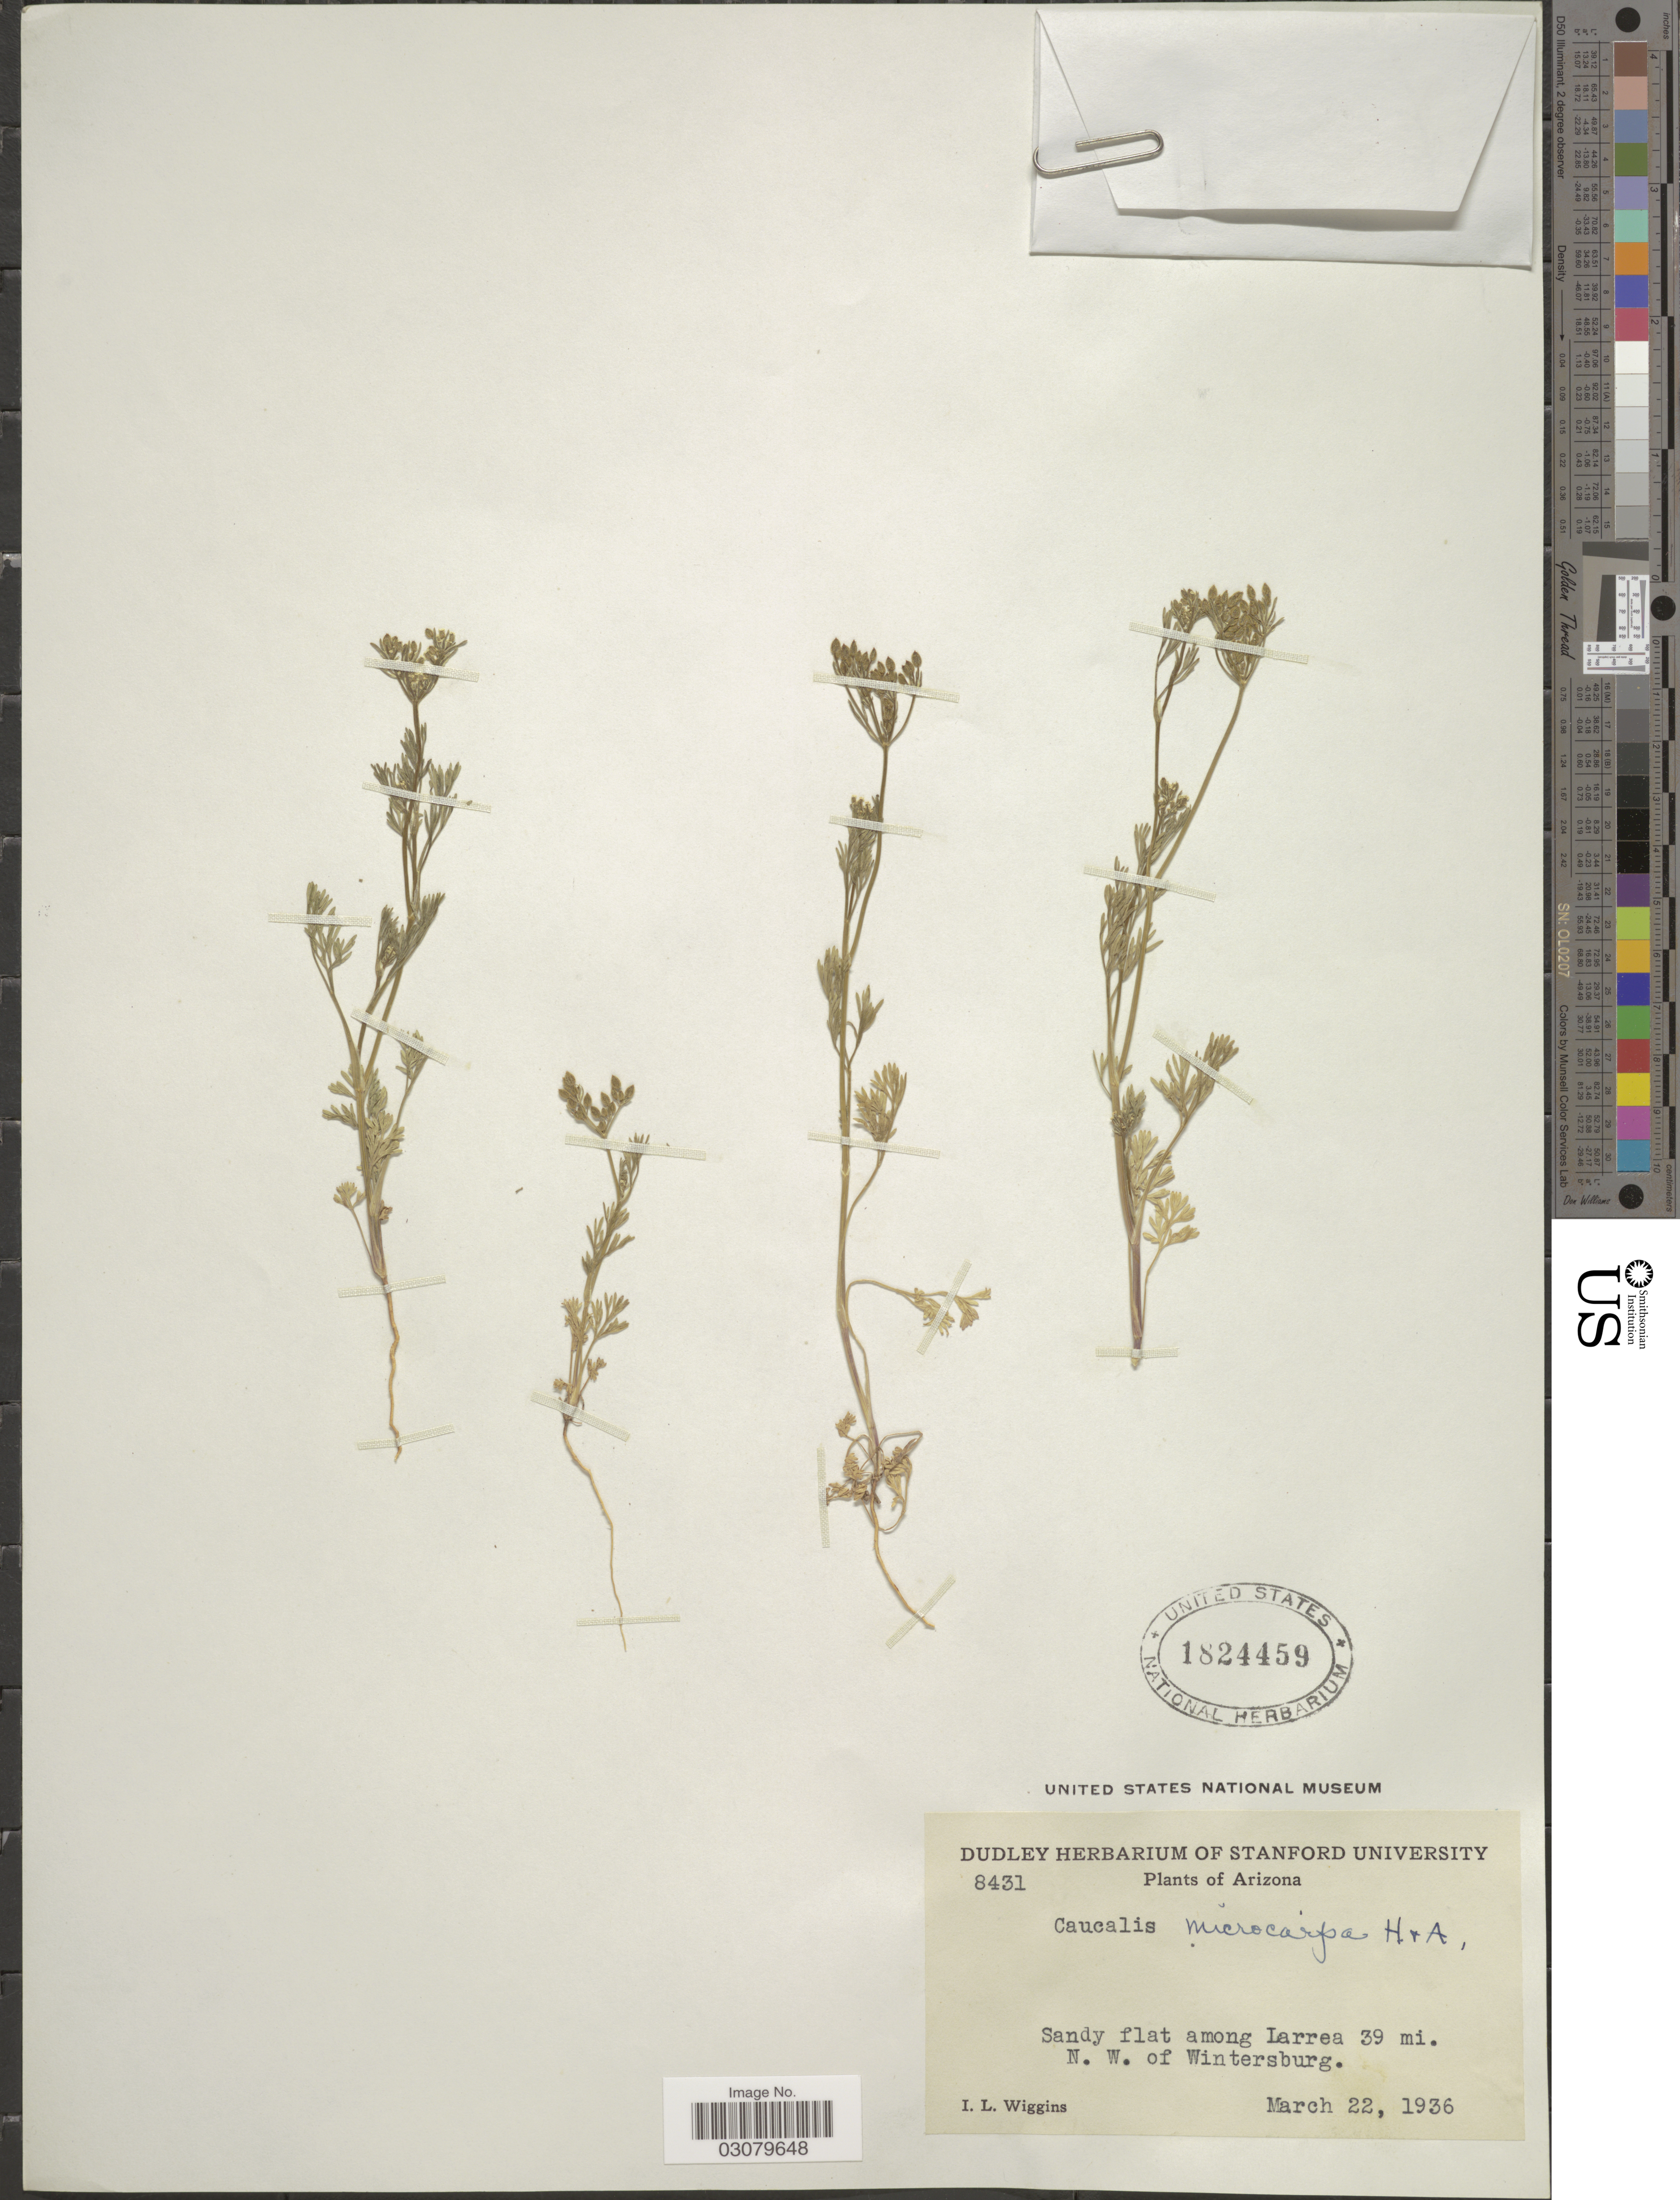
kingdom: Plantae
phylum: Tracheophyta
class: Magnoliopsida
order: Apiales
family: Apiaceae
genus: Caucalis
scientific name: Caucalis microcarpa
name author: Hook. & Arn.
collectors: I. L. Wiggins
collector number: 8431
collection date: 1936-03-22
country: United States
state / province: Arizona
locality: Sandy flat among Larrea 39 mi. N. W. of Wintersburg.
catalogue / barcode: US 1824459